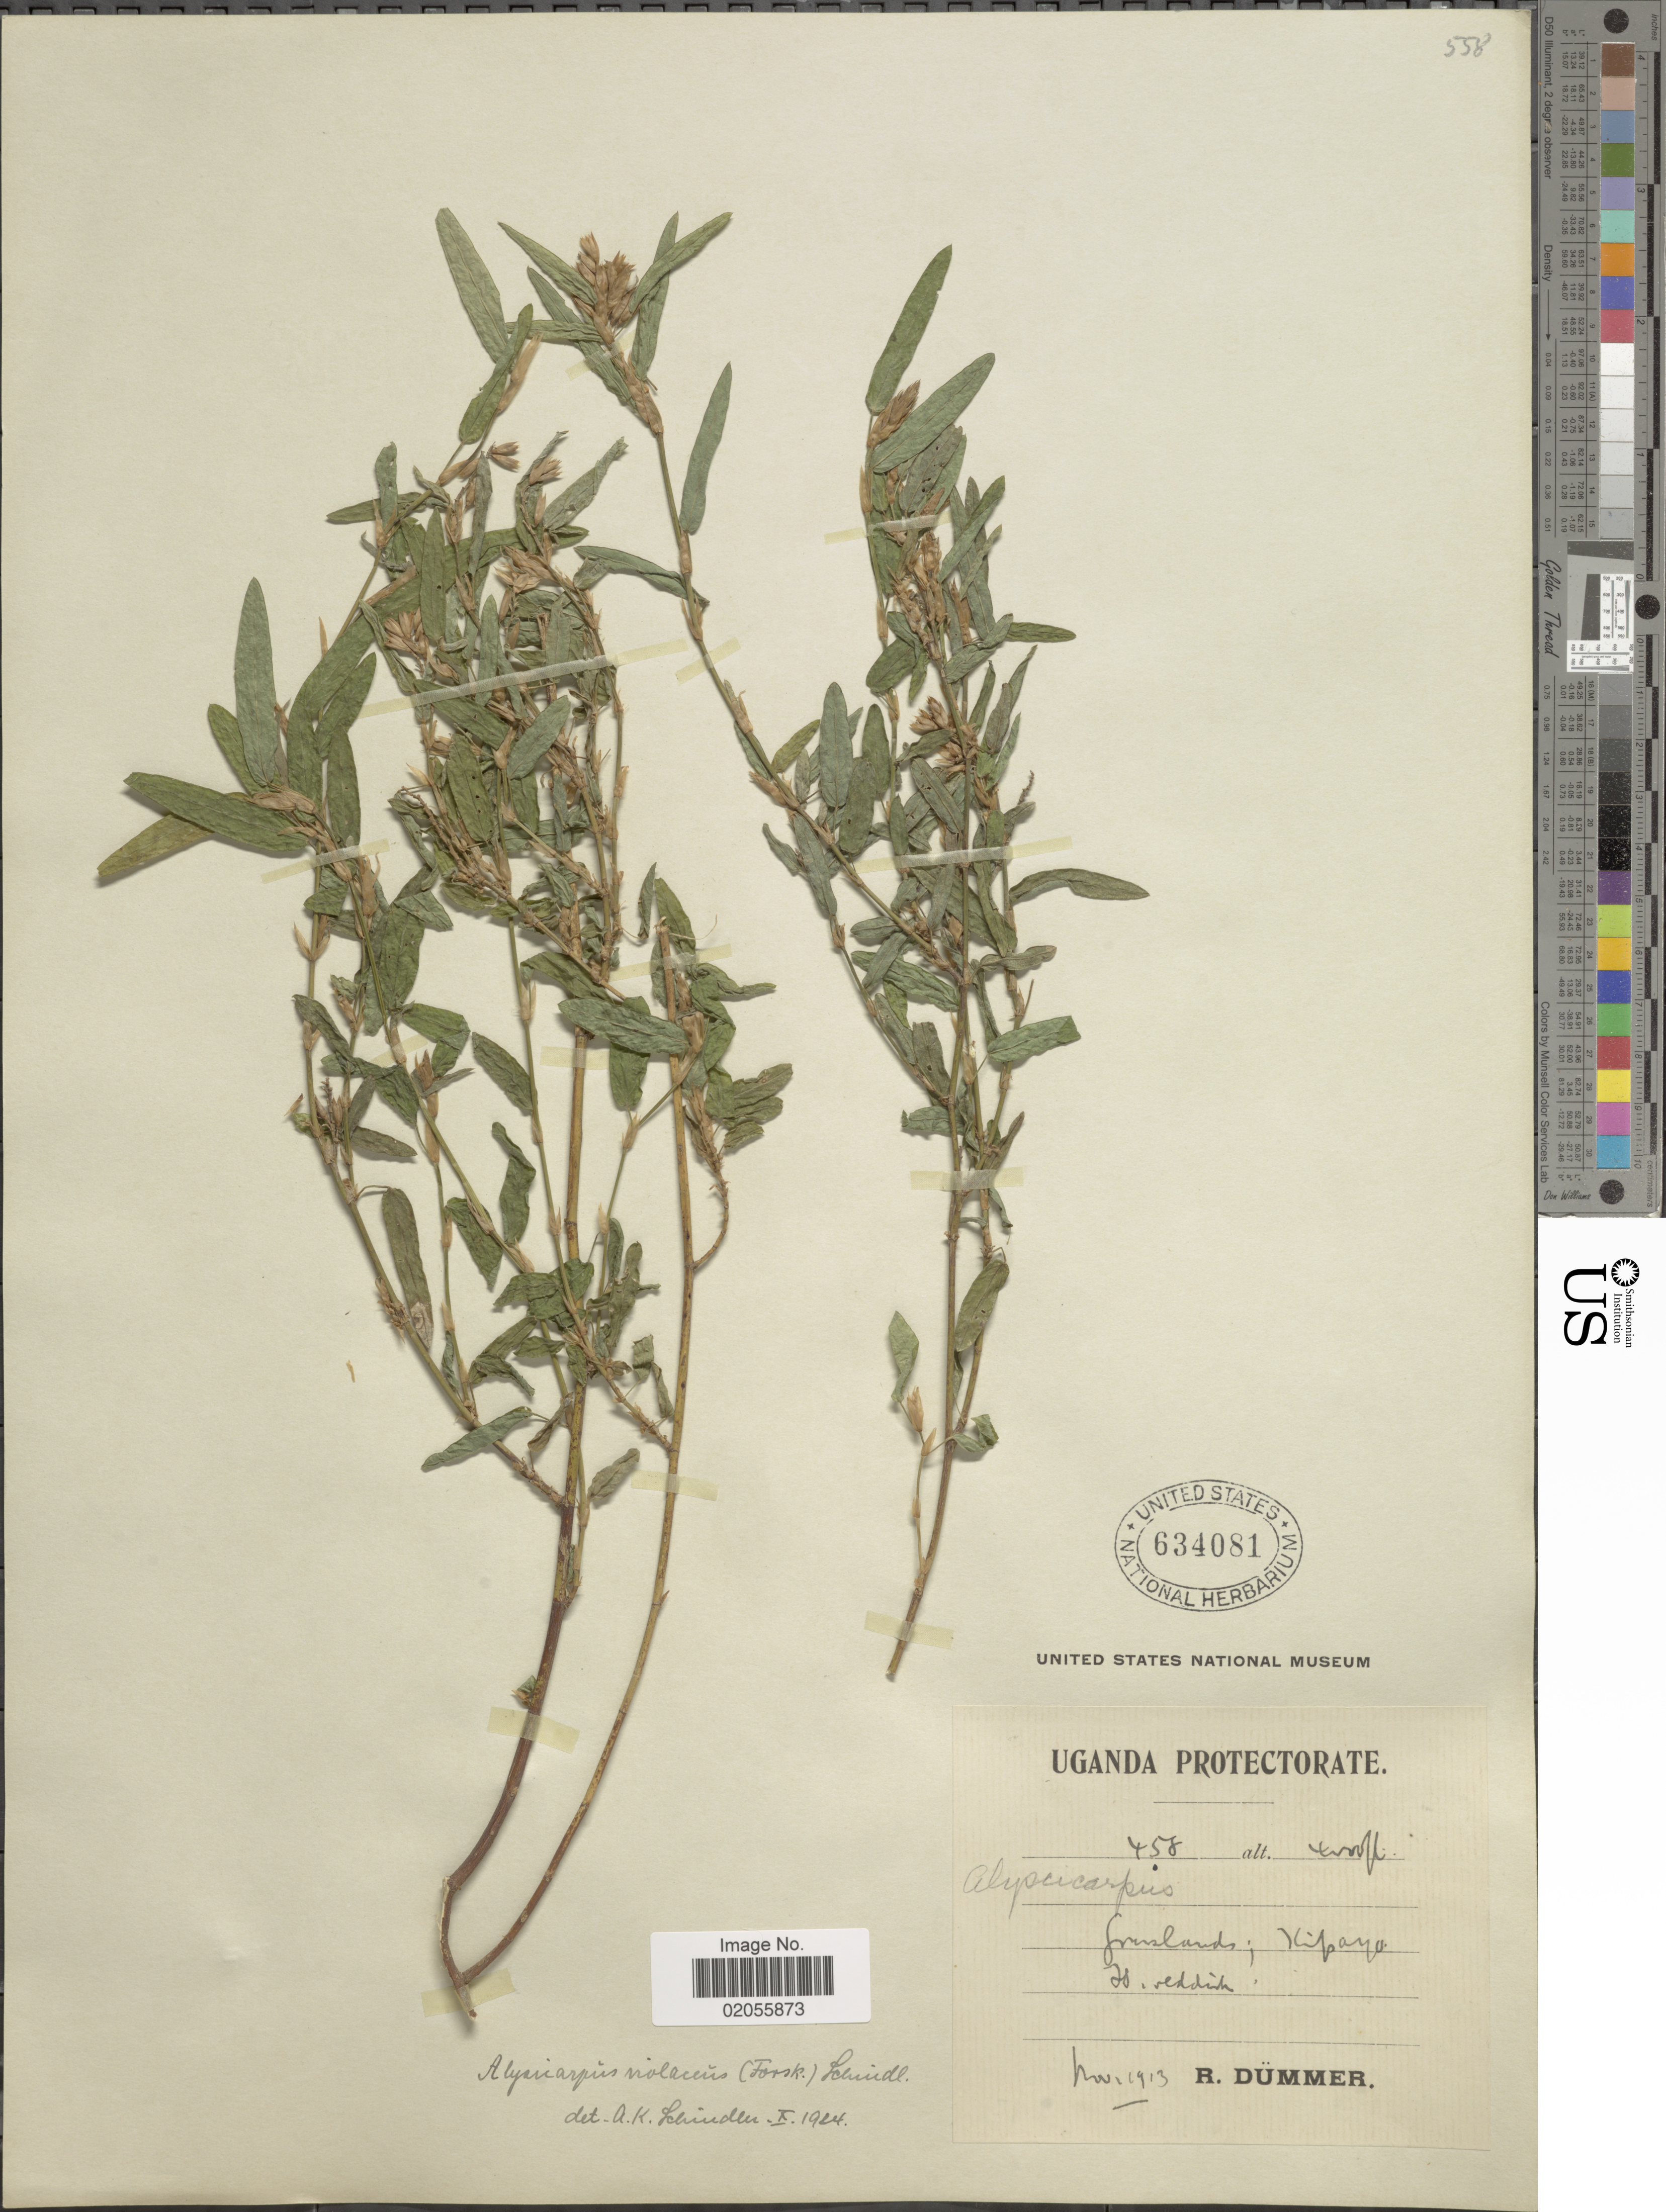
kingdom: Plantae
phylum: Tracheophyta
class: Magnoliopsida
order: Fabales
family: Fabaceae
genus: Alysicarpus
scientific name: Alysicarpus violaceus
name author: Schindl.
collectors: R. Dümmer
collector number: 458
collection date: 1913-11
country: Uganda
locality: Kipayo.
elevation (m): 1219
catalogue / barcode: US 634081